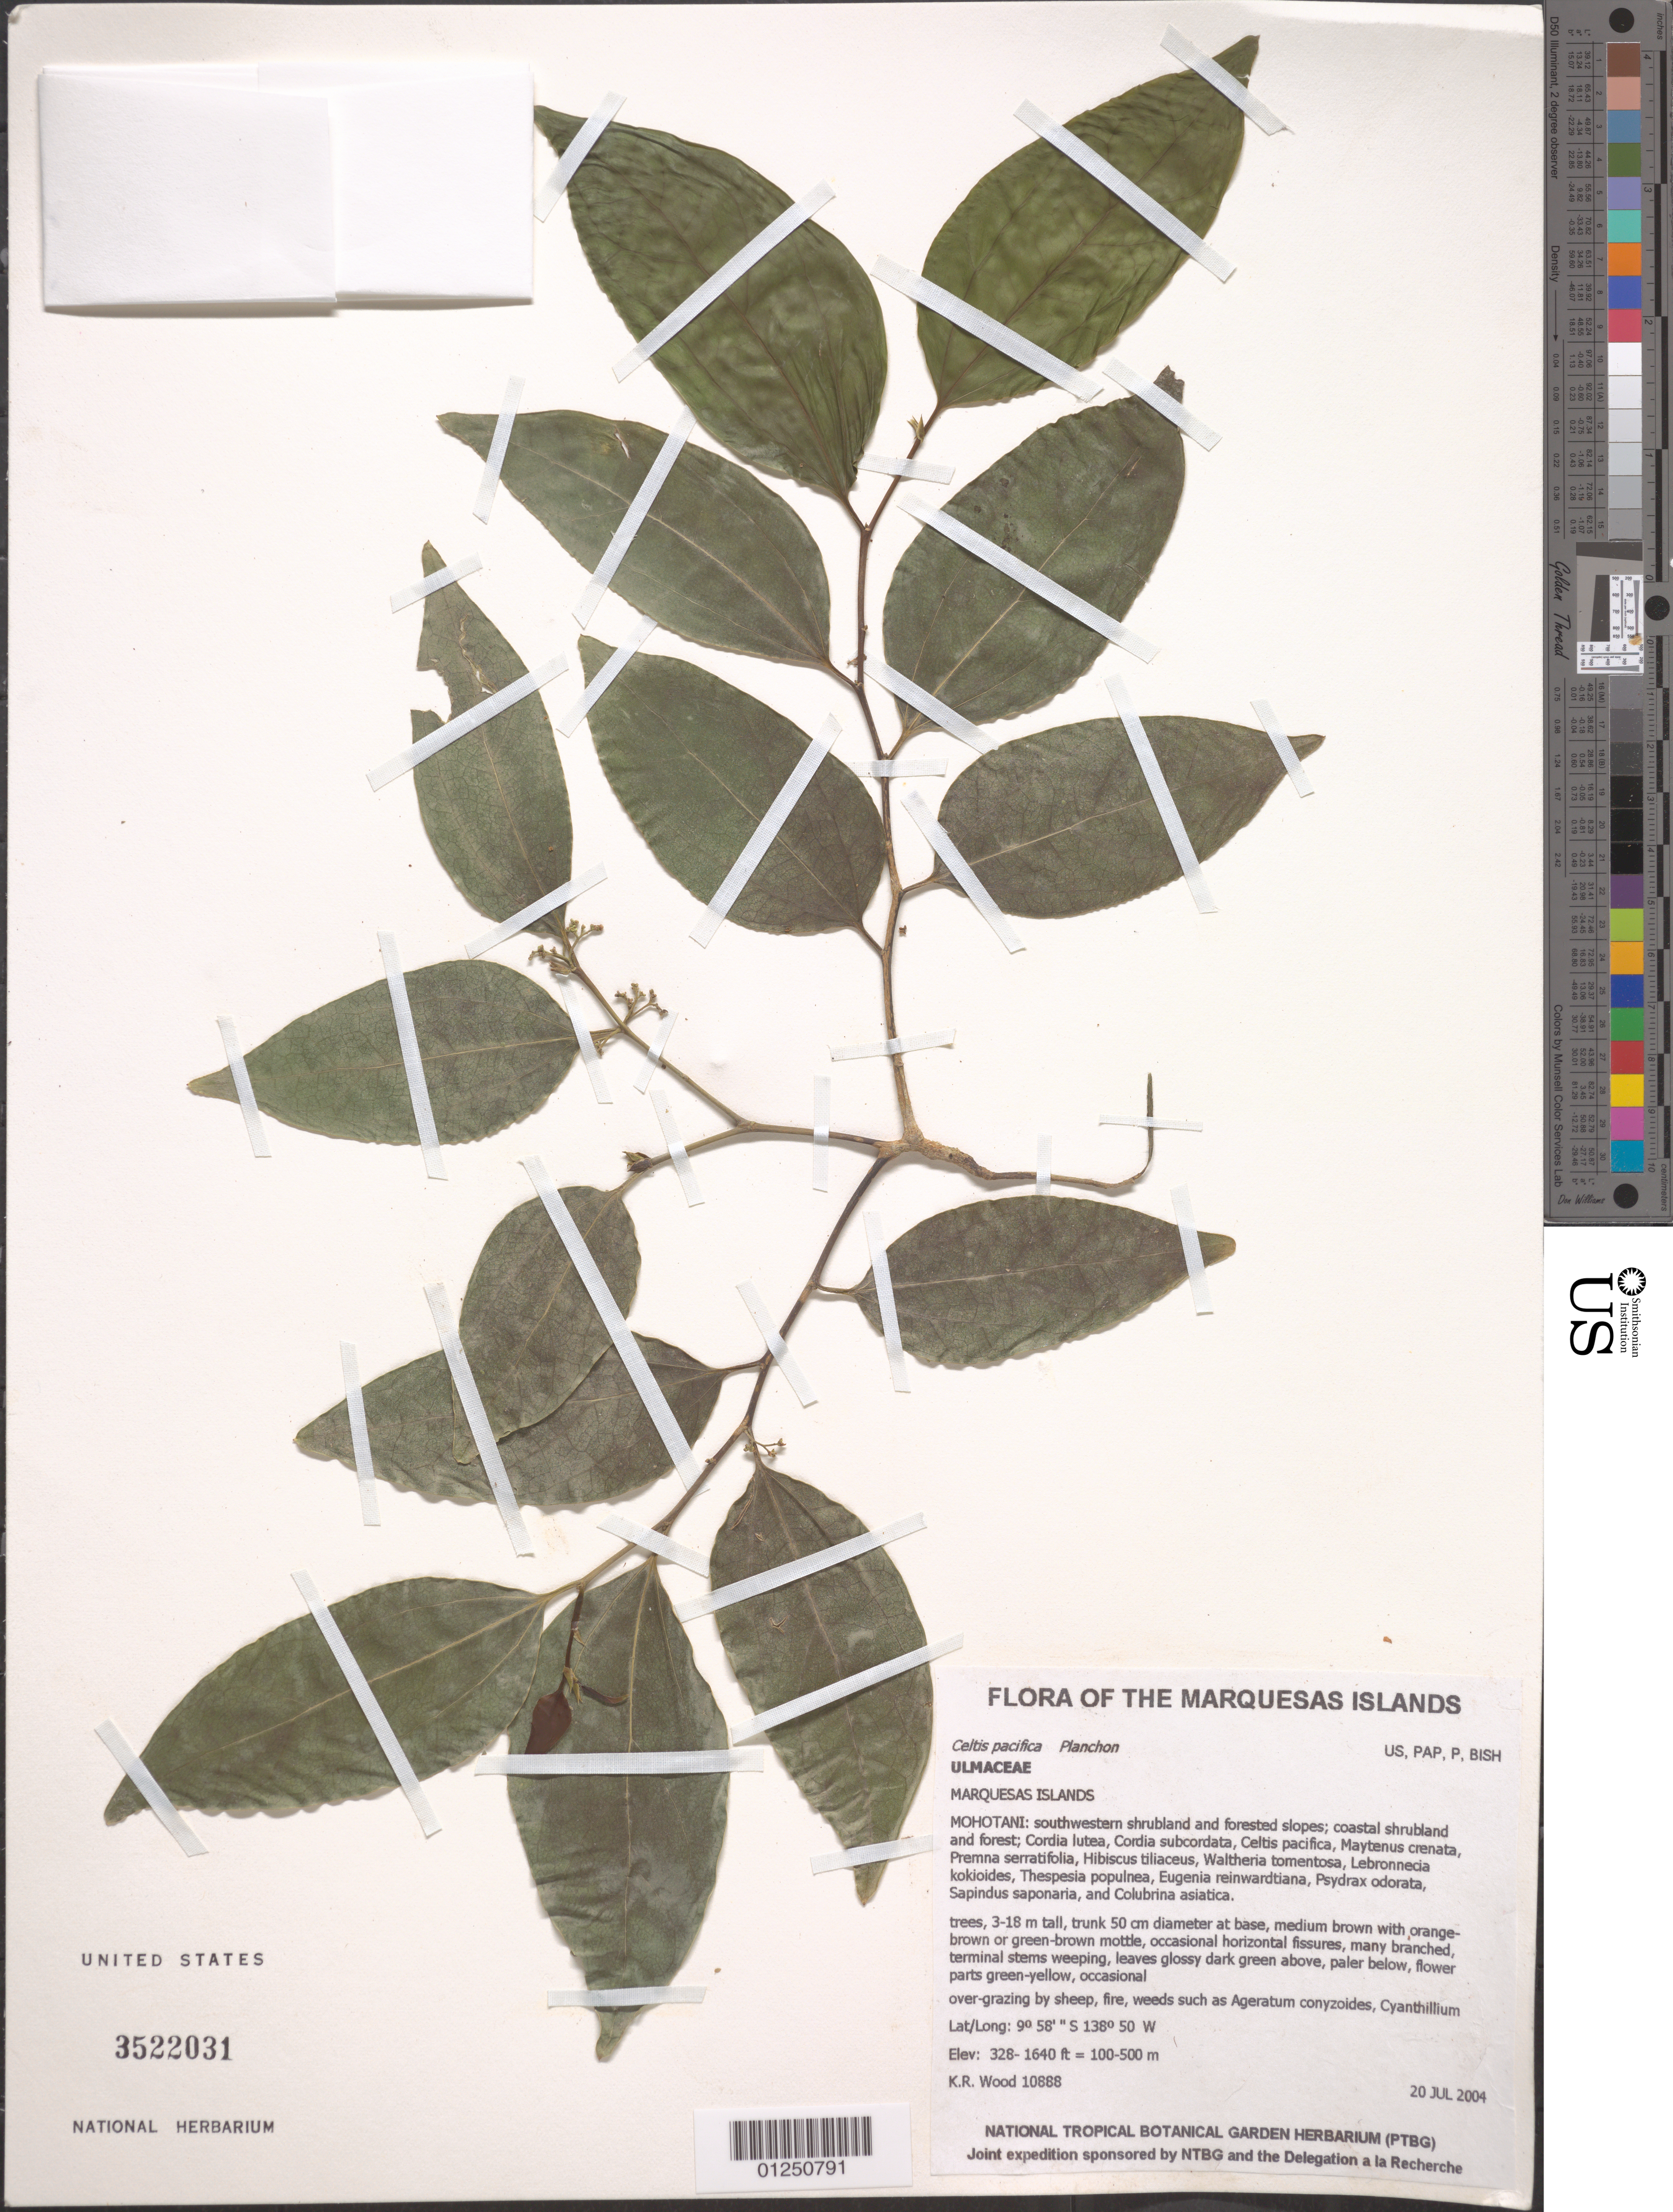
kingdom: Plantae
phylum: Tracheophyta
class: Magnoliopsida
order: Rosales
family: Cannabaceae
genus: Celtis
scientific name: Celtis pacifica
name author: Planch.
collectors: K. R. Wood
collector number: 10888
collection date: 2004-07-20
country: French Polynesia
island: Mohotani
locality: Southwestern shrubland and forested slopes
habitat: Coastal shrubland and forest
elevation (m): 100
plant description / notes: Over-grazing by sheep, fire, weeds such as Ageratum conyzoides, Cyanthillium cinereum, Chamaesyce hirta, Senna occidentalis, Ocimum gratissimum, Abutilon hirtum, Passiflora foetida, Rhynchelytrum repens, and Urochloa reptans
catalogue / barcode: US 3522031